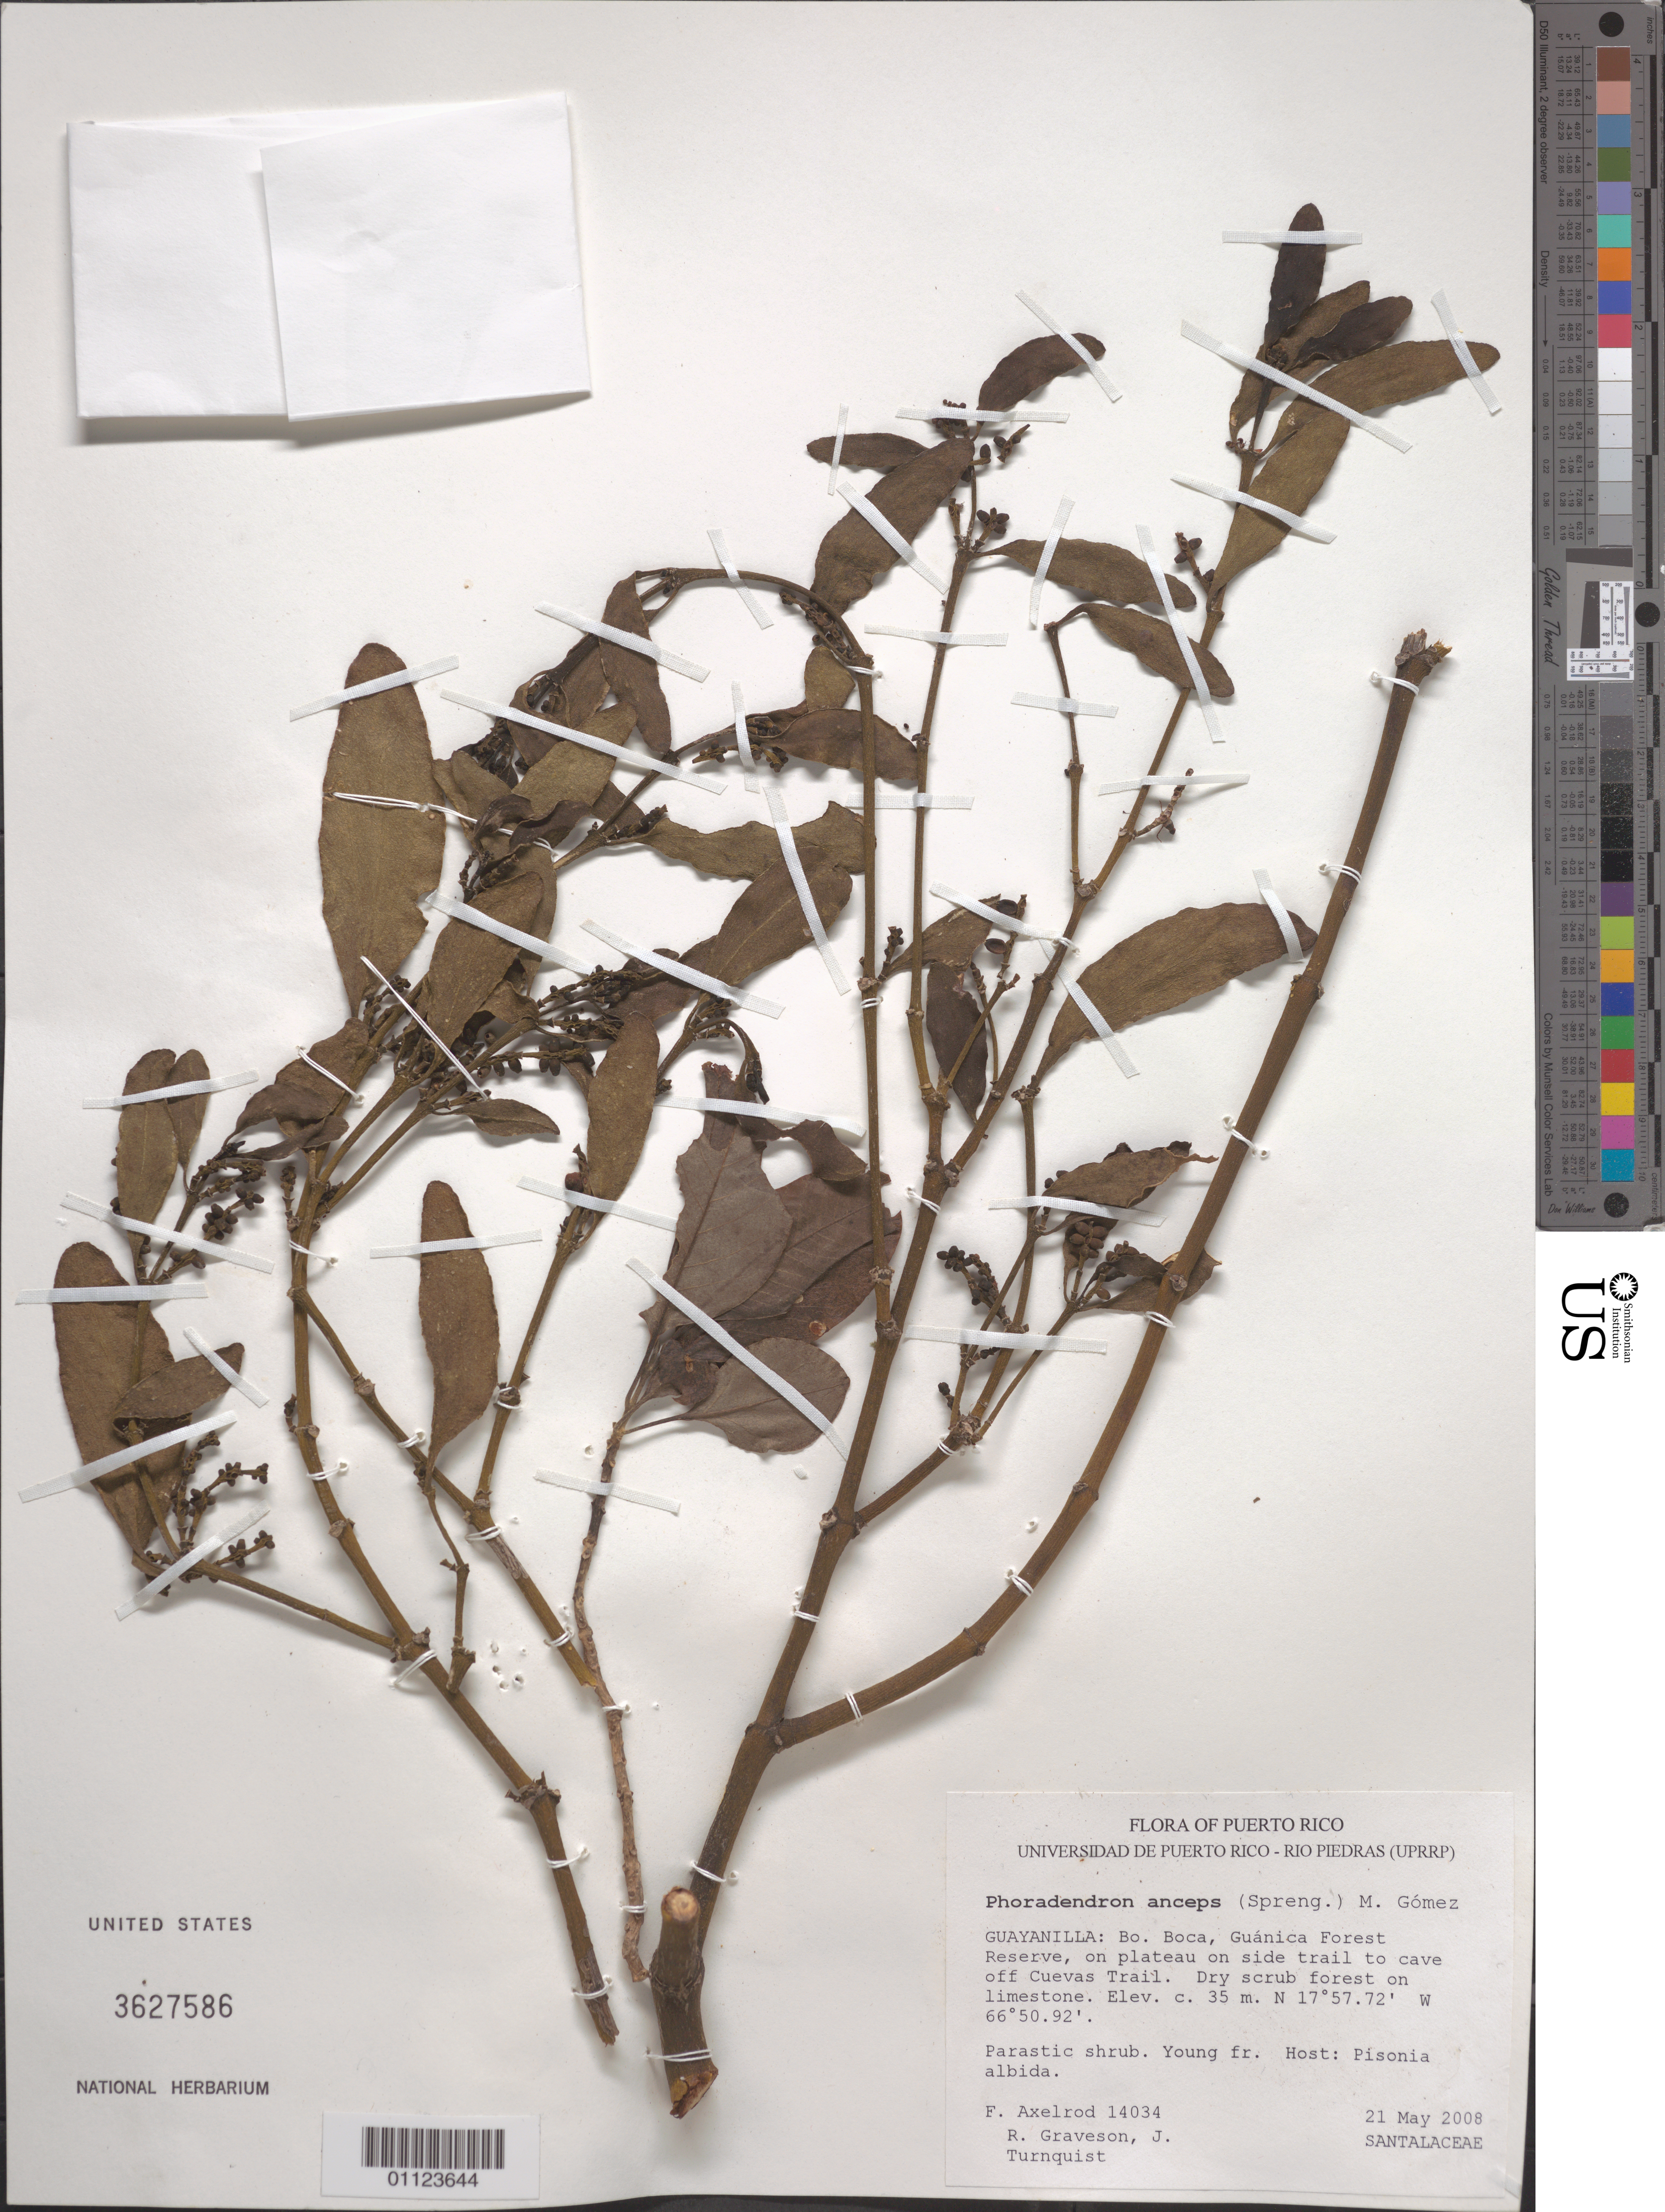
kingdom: Plantae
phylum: Tracheophyta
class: Magnoliopsida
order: Santalales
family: Viscaceae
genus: Phoradendron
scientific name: Phoradendron anceps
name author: (Spreng.) M. Gómez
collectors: F. S. Axelrod, R. Graveson & J. Turnquist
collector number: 14034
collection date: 2008-05-21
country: Puerto Rico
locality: Guayanilla: Bo. Boca, Guánica Forest Reserve, on plateau on side trail to cave off Cuevas Trail.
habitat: Dry scrub forest on limestone.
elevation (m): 35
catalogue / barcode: US 3627586